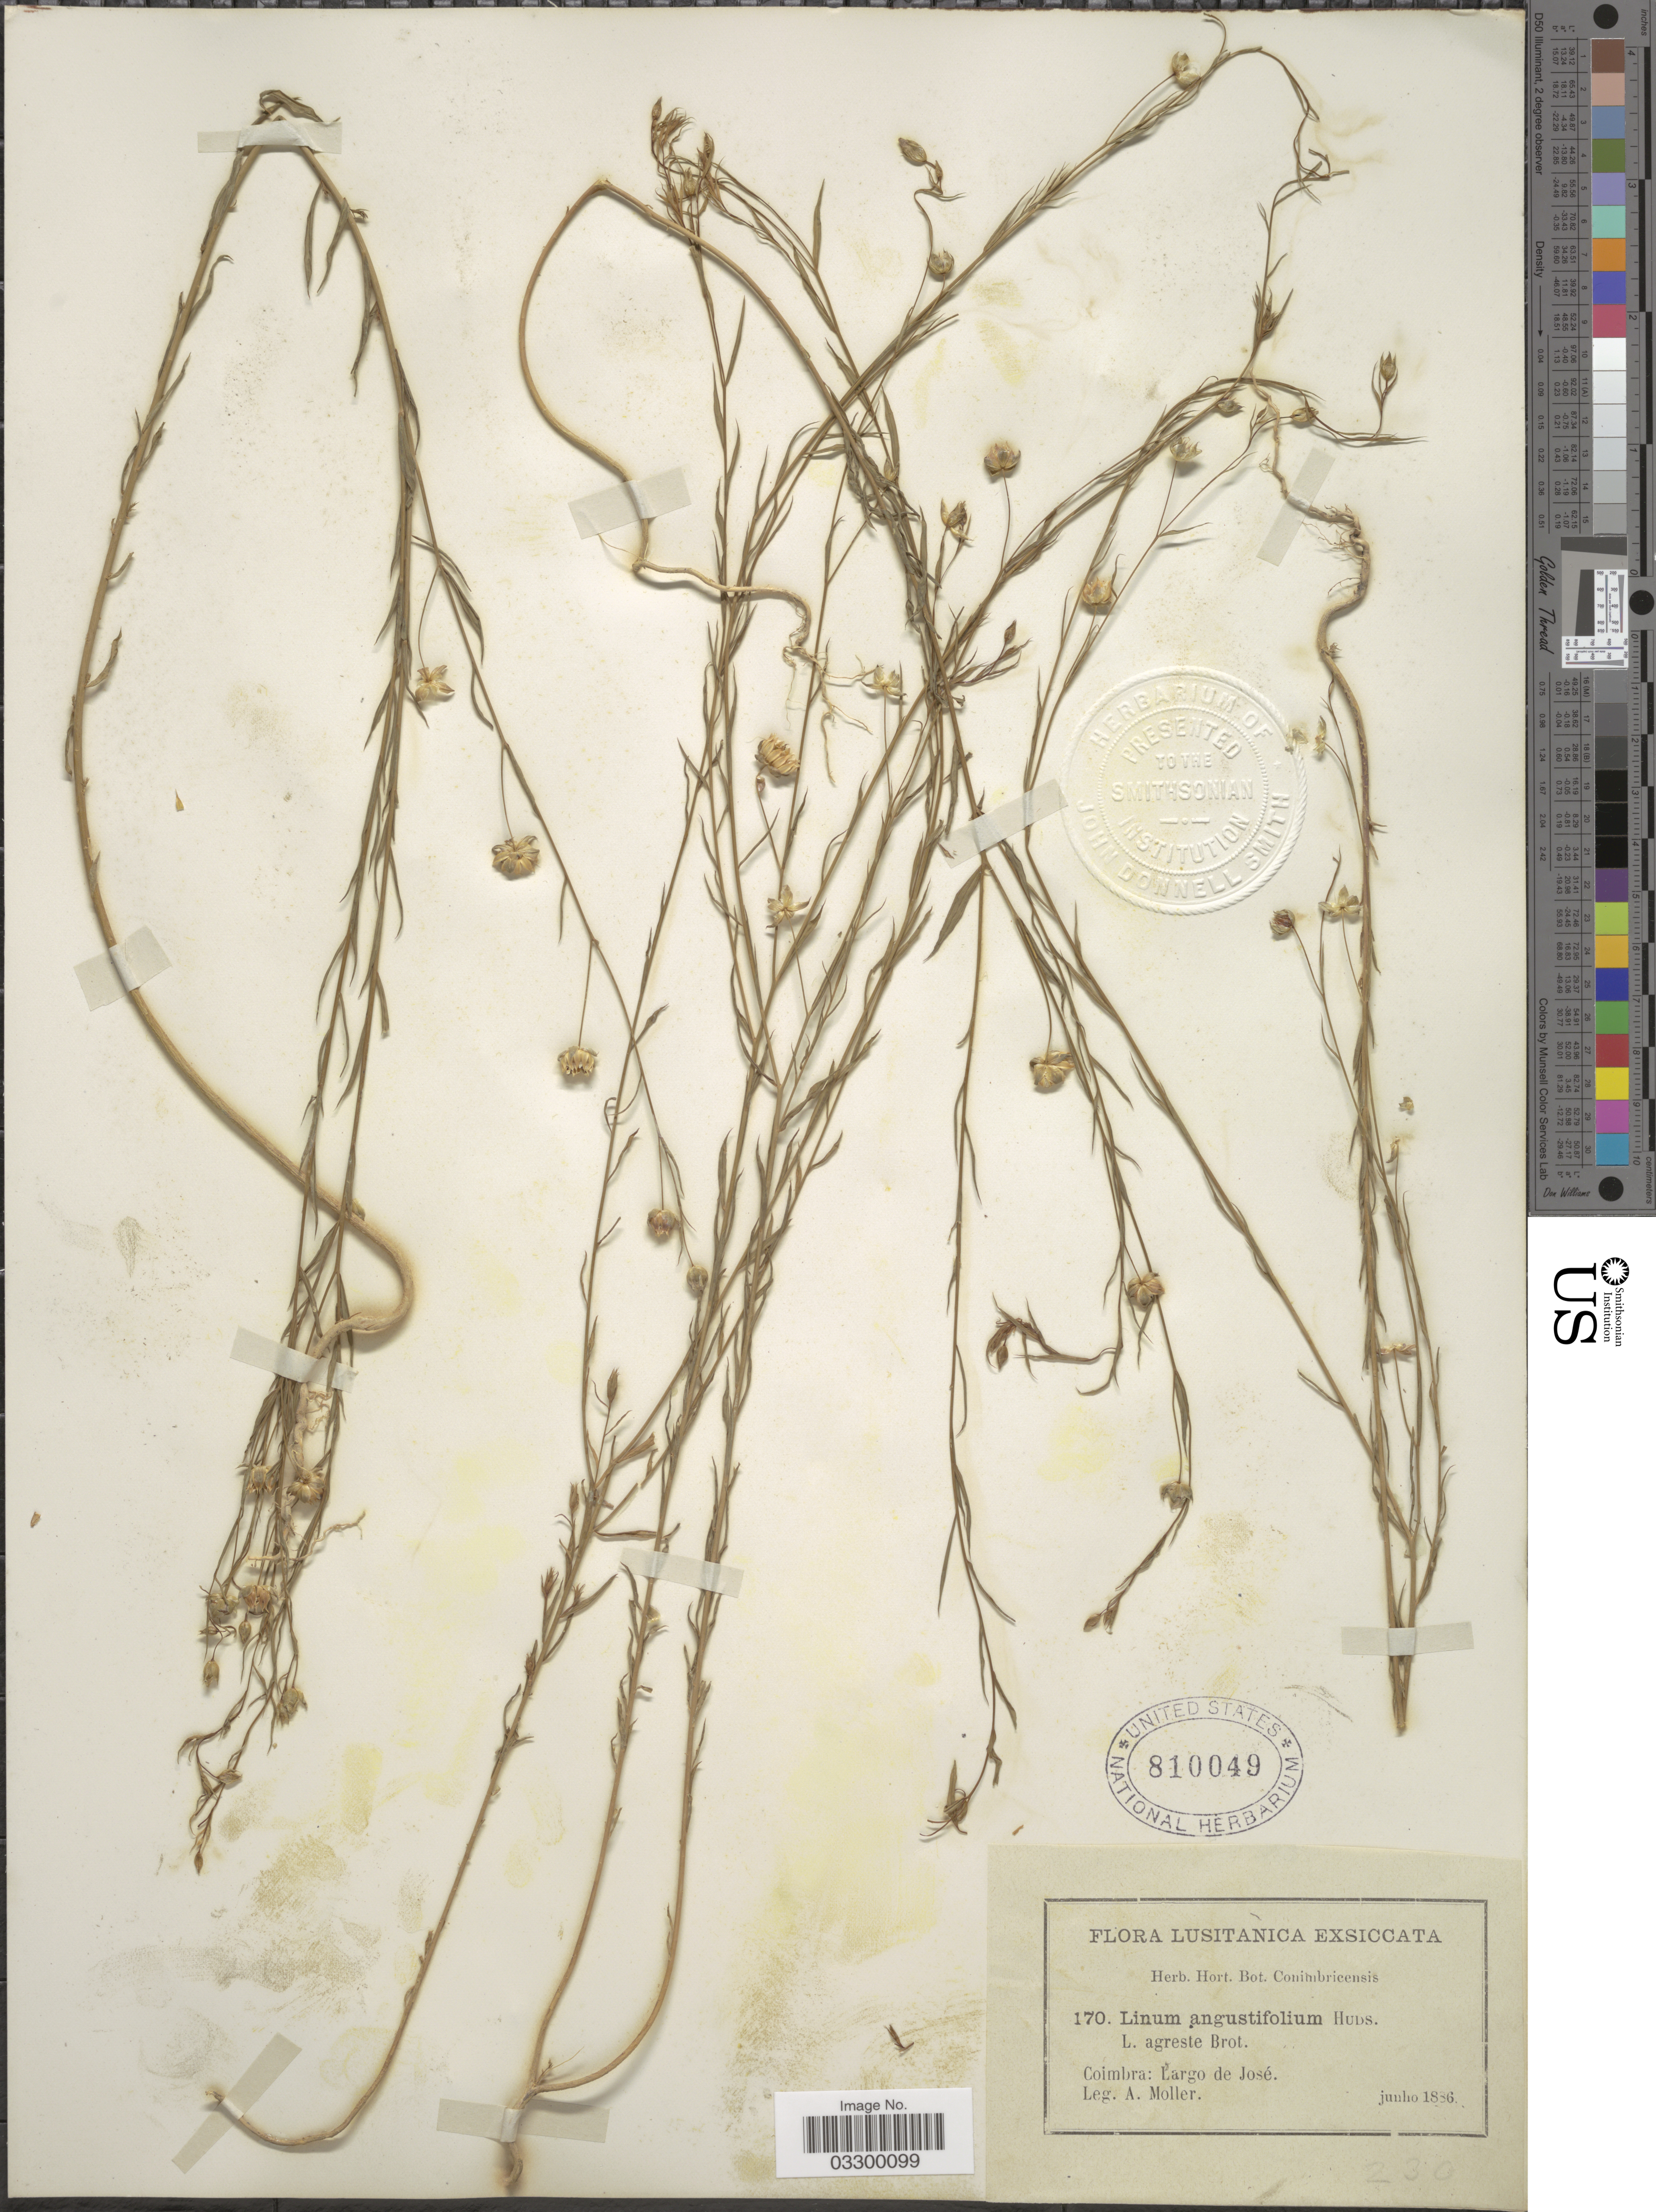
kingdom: Plantae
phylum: Tracheophyta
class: Magnoliopsida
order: Malpighiales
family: Linaceae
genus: Linum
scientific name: Linum angustifolium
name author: Huds.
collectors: A. Moller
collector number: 170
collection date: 1886-06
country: Portugal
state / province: Coimbra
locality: Lusitanica. Coimbra: Largo de José.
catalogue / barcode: US 810049